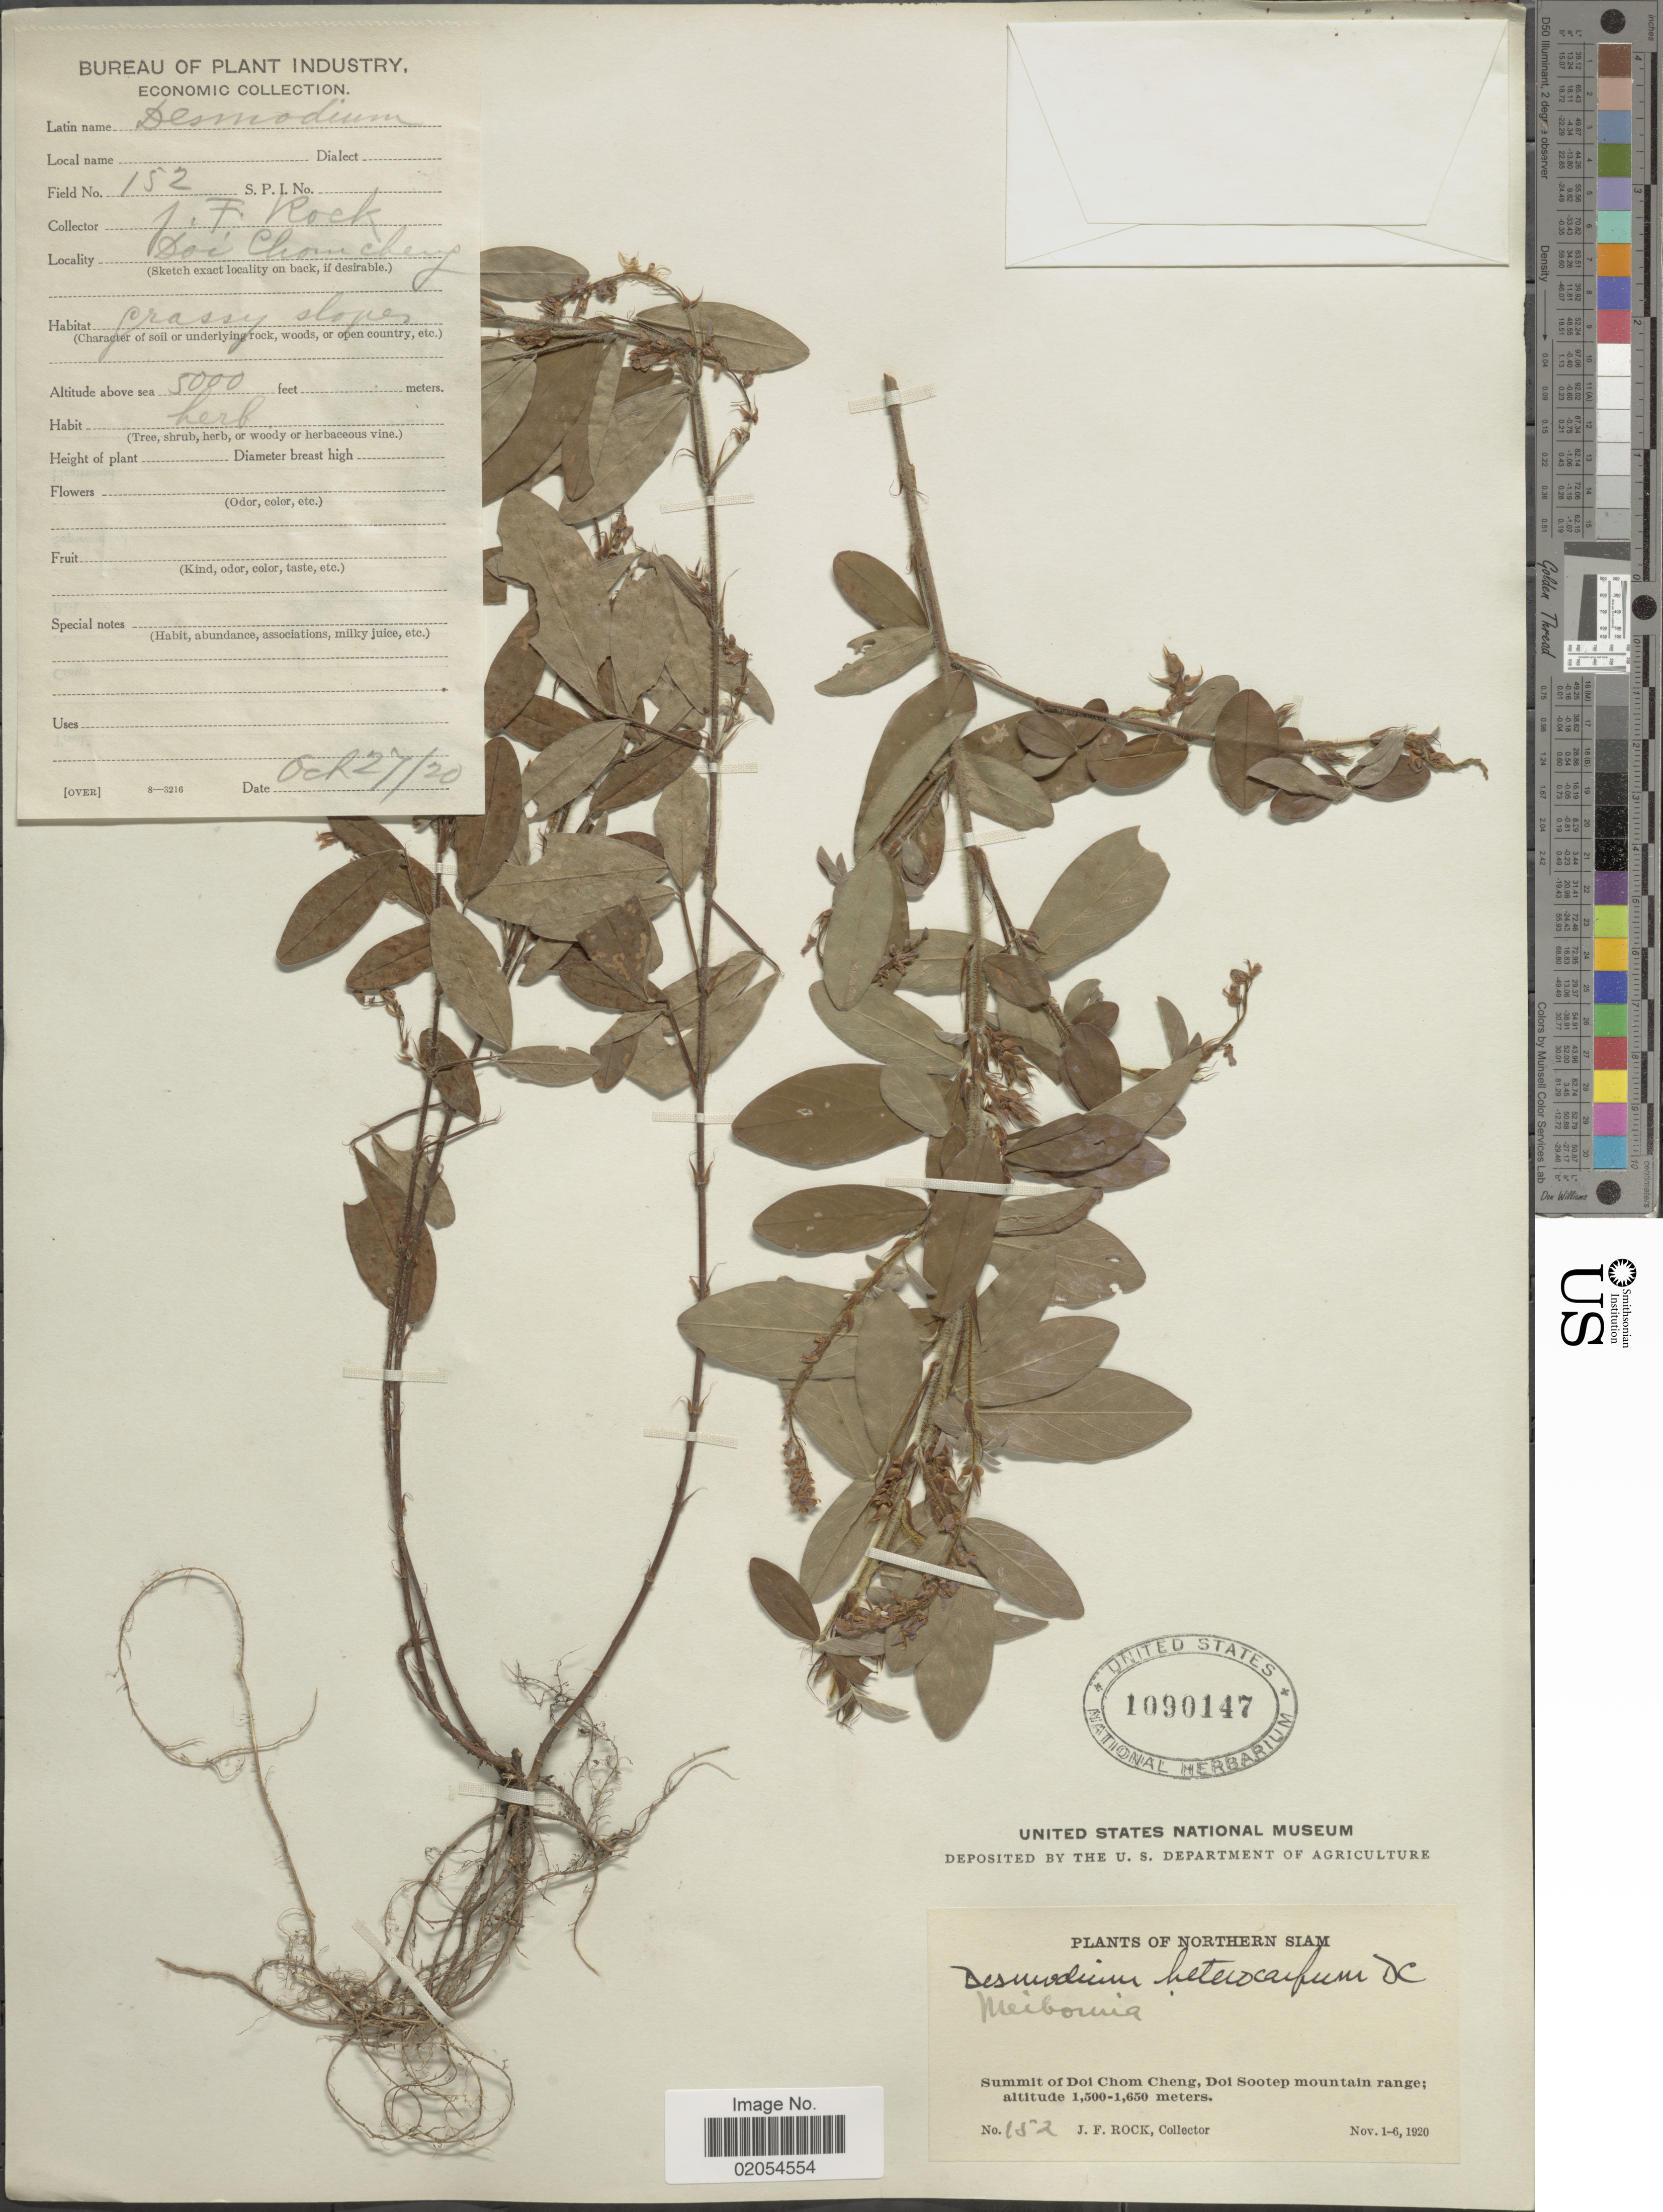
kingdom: Plantae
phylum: Tracheophyta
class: Magnoliopsida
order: Fabales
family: Fabaceae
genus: Grona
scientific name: Grona heterocarpos subsp. heterocarpos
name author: (L.) H. Ohashi & K. Ohashi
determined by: Strong, Mark T., (BOT), Smithsonian Institution - National Museum of Natural History (UNITED STATES)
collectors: J. Rock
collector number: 152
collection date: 1920-10-27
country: Thailand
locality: Northern Siam, Summit of Doi Chom Cheng, Doi Sootep mountain range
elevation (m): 1524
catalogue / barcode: US 1090147